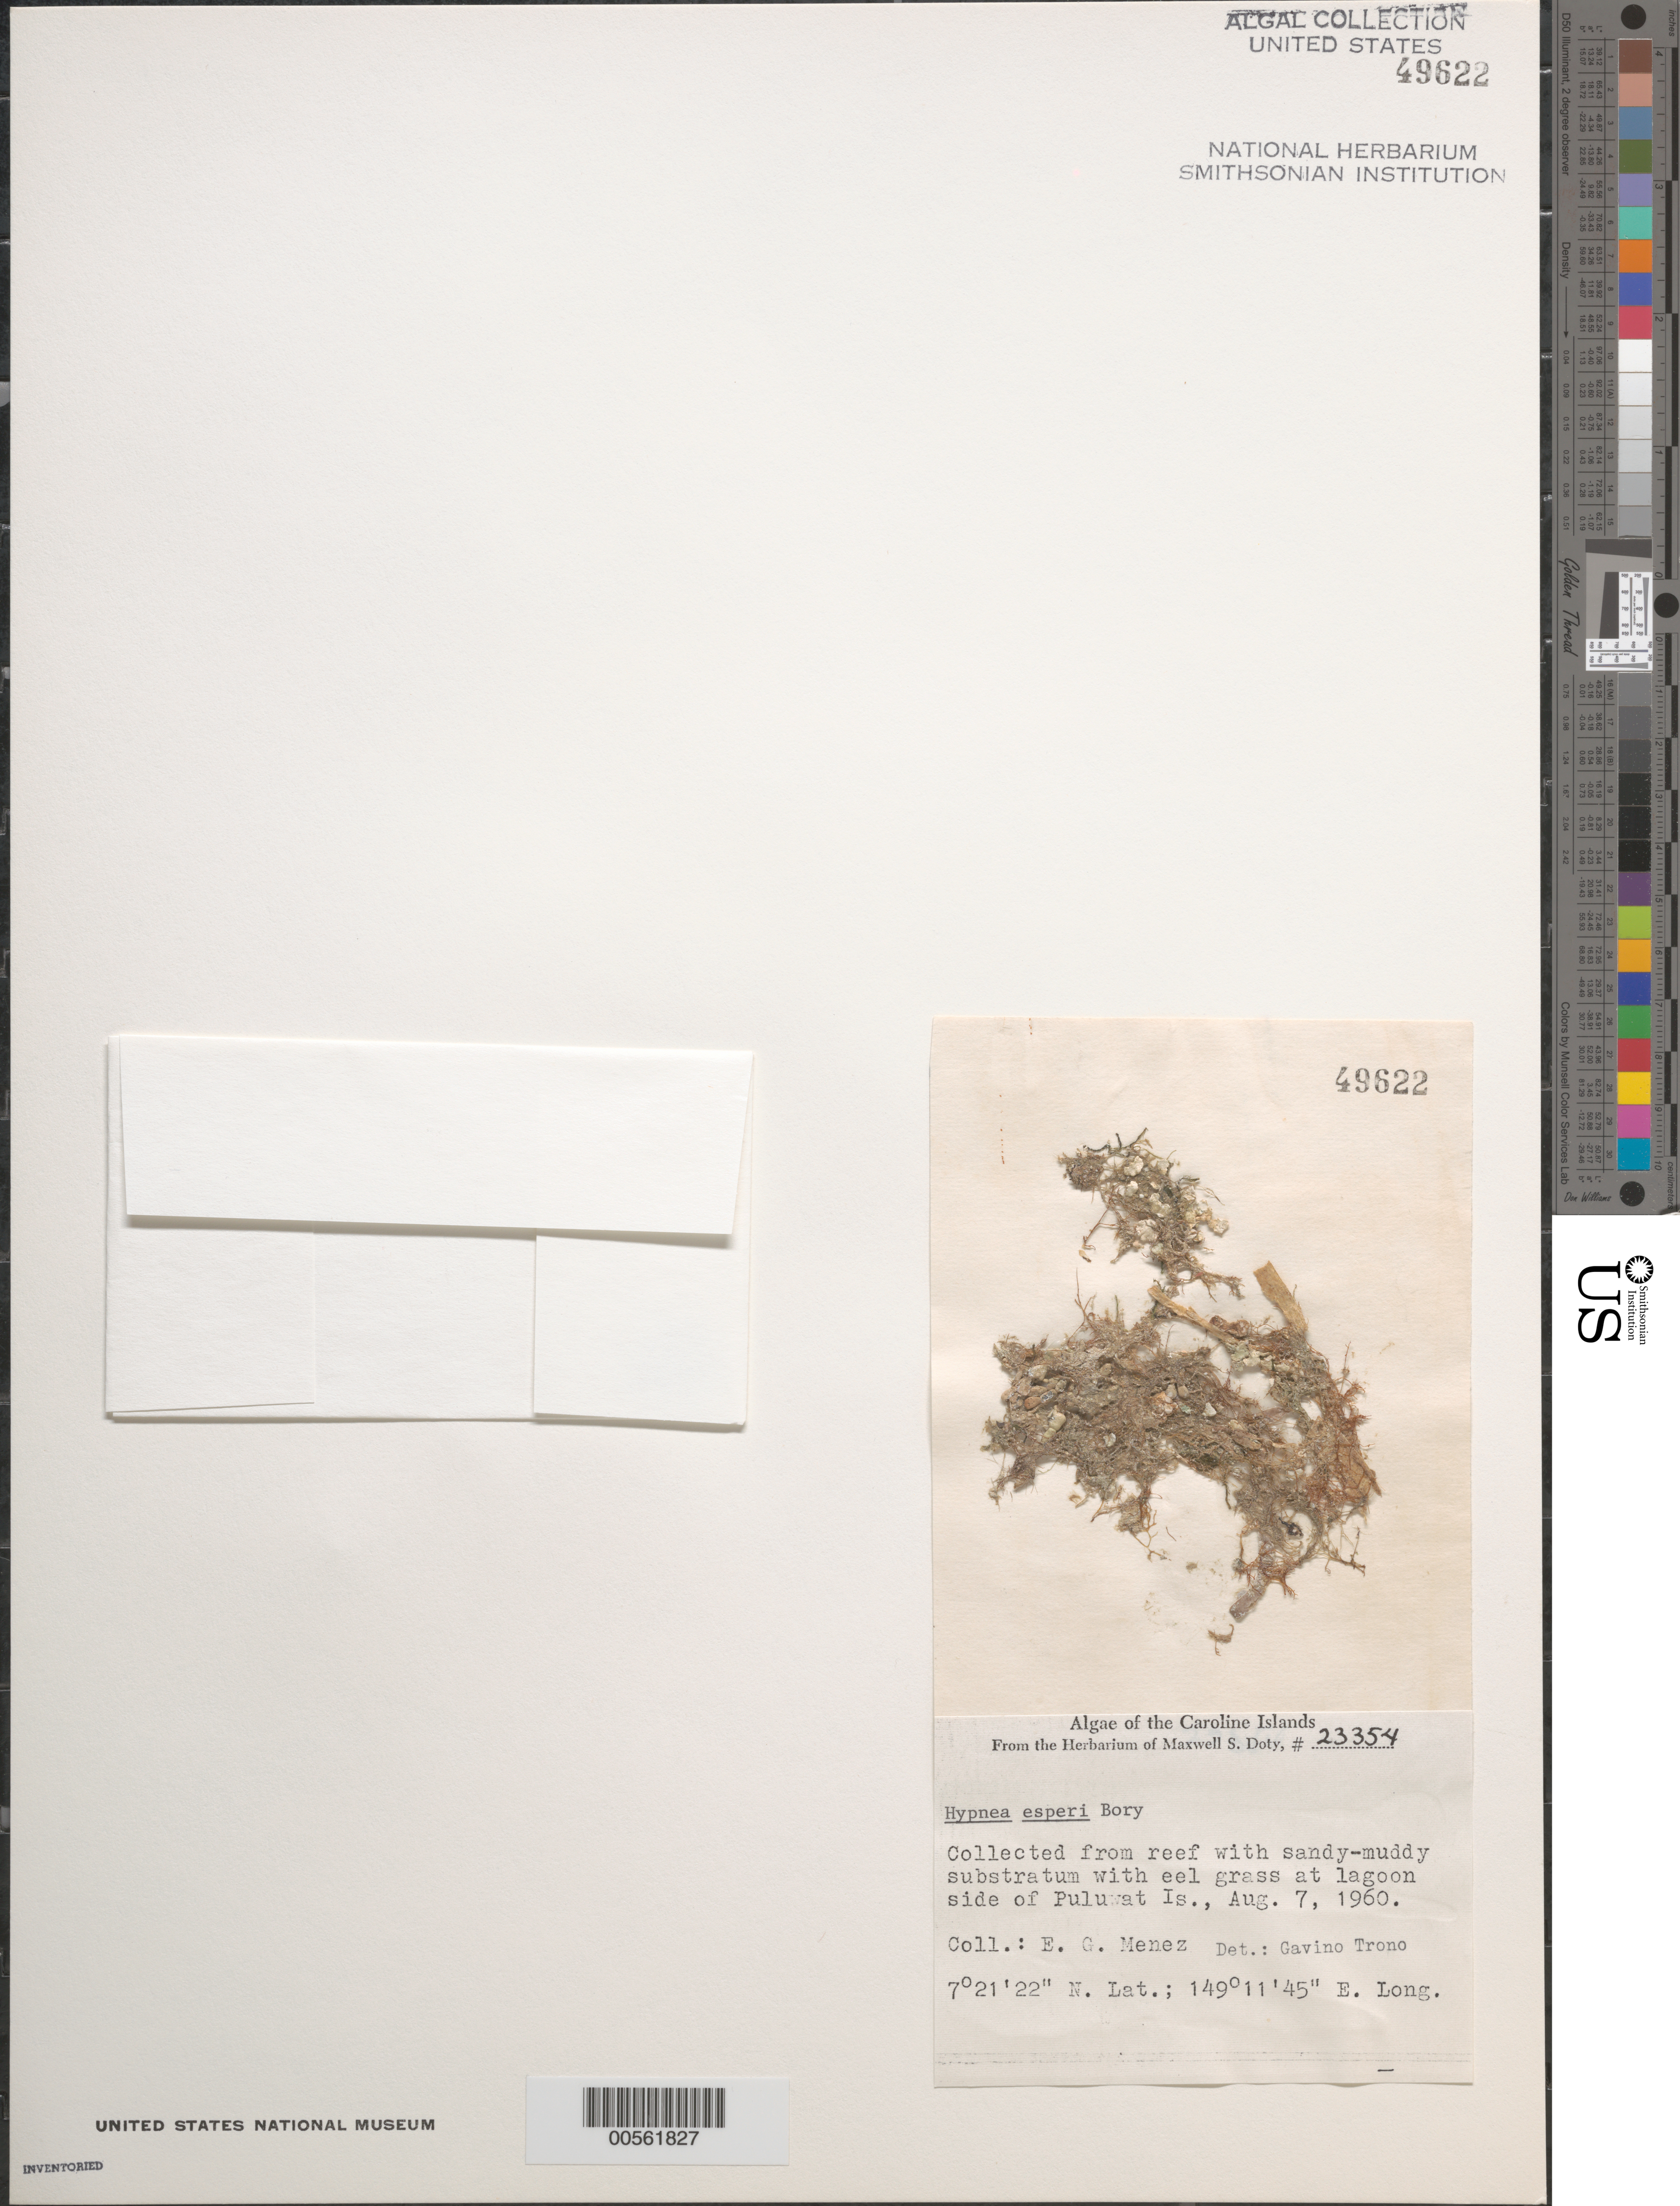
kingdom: Plantae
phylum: Rhodophyta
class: Florideophyceae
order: Gigartinales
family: Cystocloniaceae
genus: Hypnea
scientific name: Hypnea esperi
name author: Bory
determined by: Trono, Gavino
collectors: Meñez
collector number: MSD 23354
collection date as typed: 07 Aug 1960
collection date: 1960-08-07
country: Micronesia, Federated States of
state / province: Truk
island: Puluwat Atoll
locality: Lagoon side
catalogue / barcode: US 49622